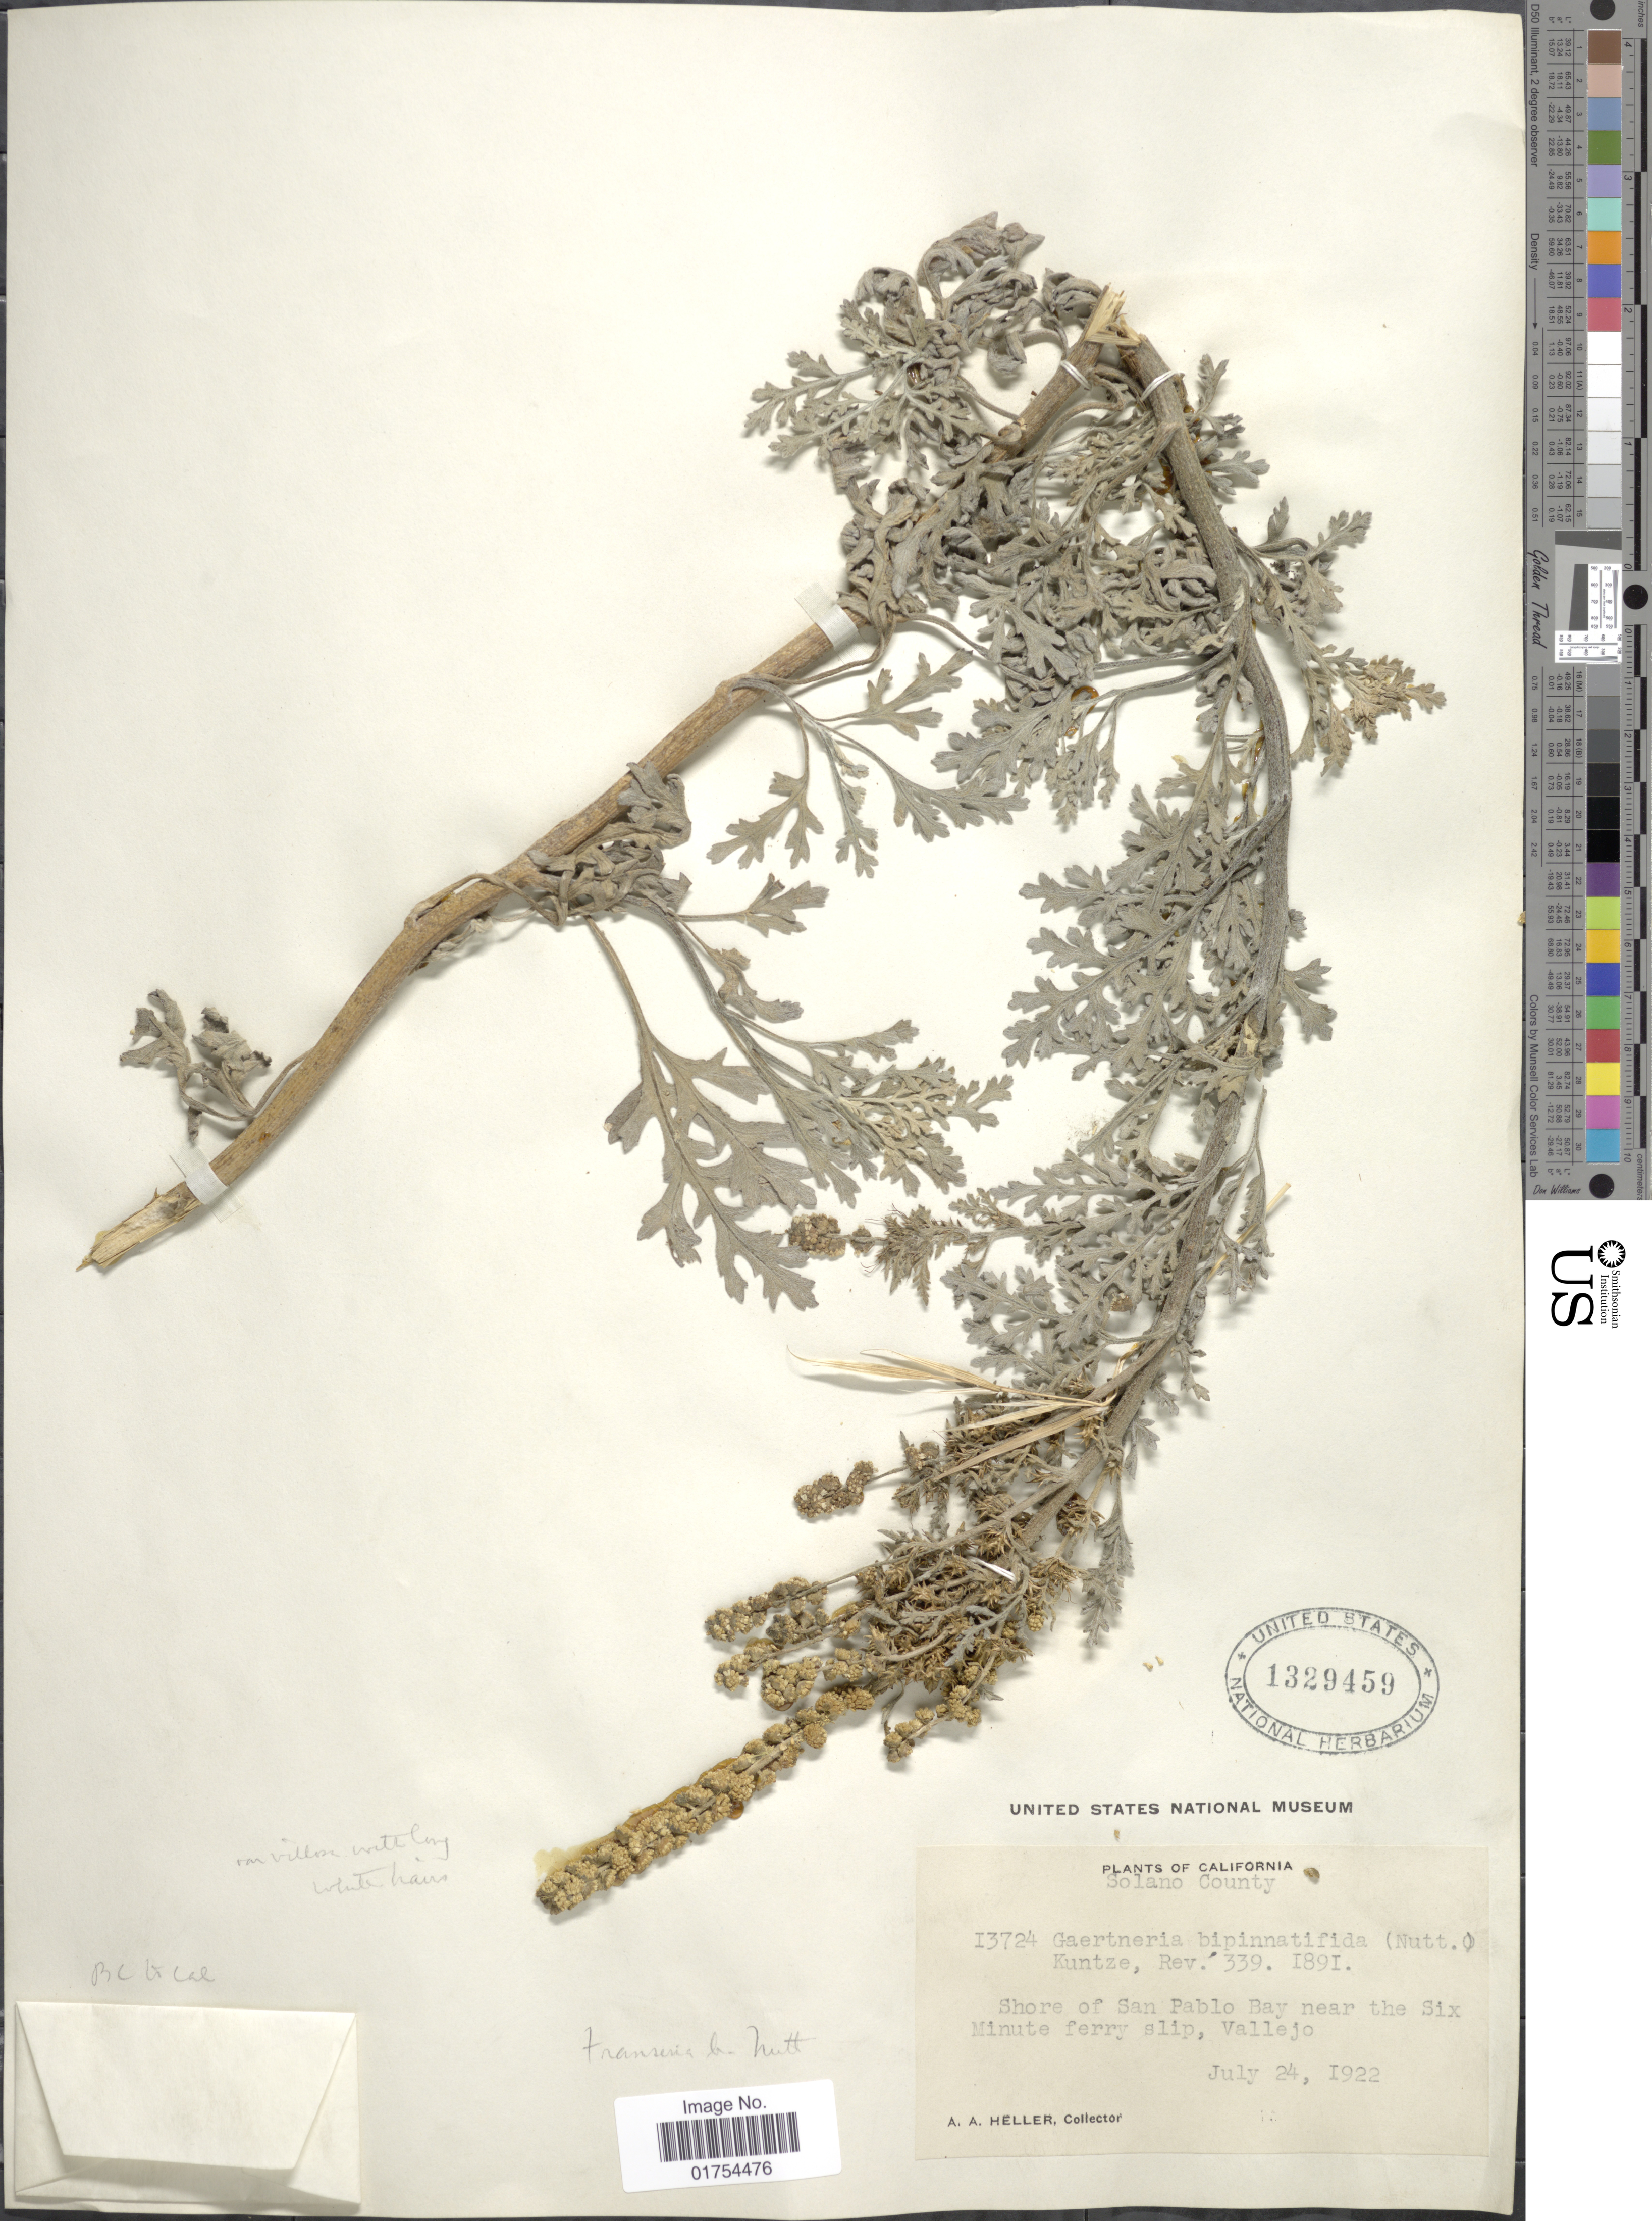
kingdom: Plantae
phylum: Tracheophyta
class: Magnoliopsida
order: Asterales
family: Asteraceae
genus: Franseria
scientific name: Franseria bipinnatifida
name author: (A. Gray) A. Gray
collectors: A. A. Heller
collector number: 13724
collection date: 1922-07-24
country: United States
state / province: California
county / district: Solano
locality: Solano County, Shore of San Pablo Bay near the Six Minute ferry slip, Vallejo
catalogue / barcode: US 1329459